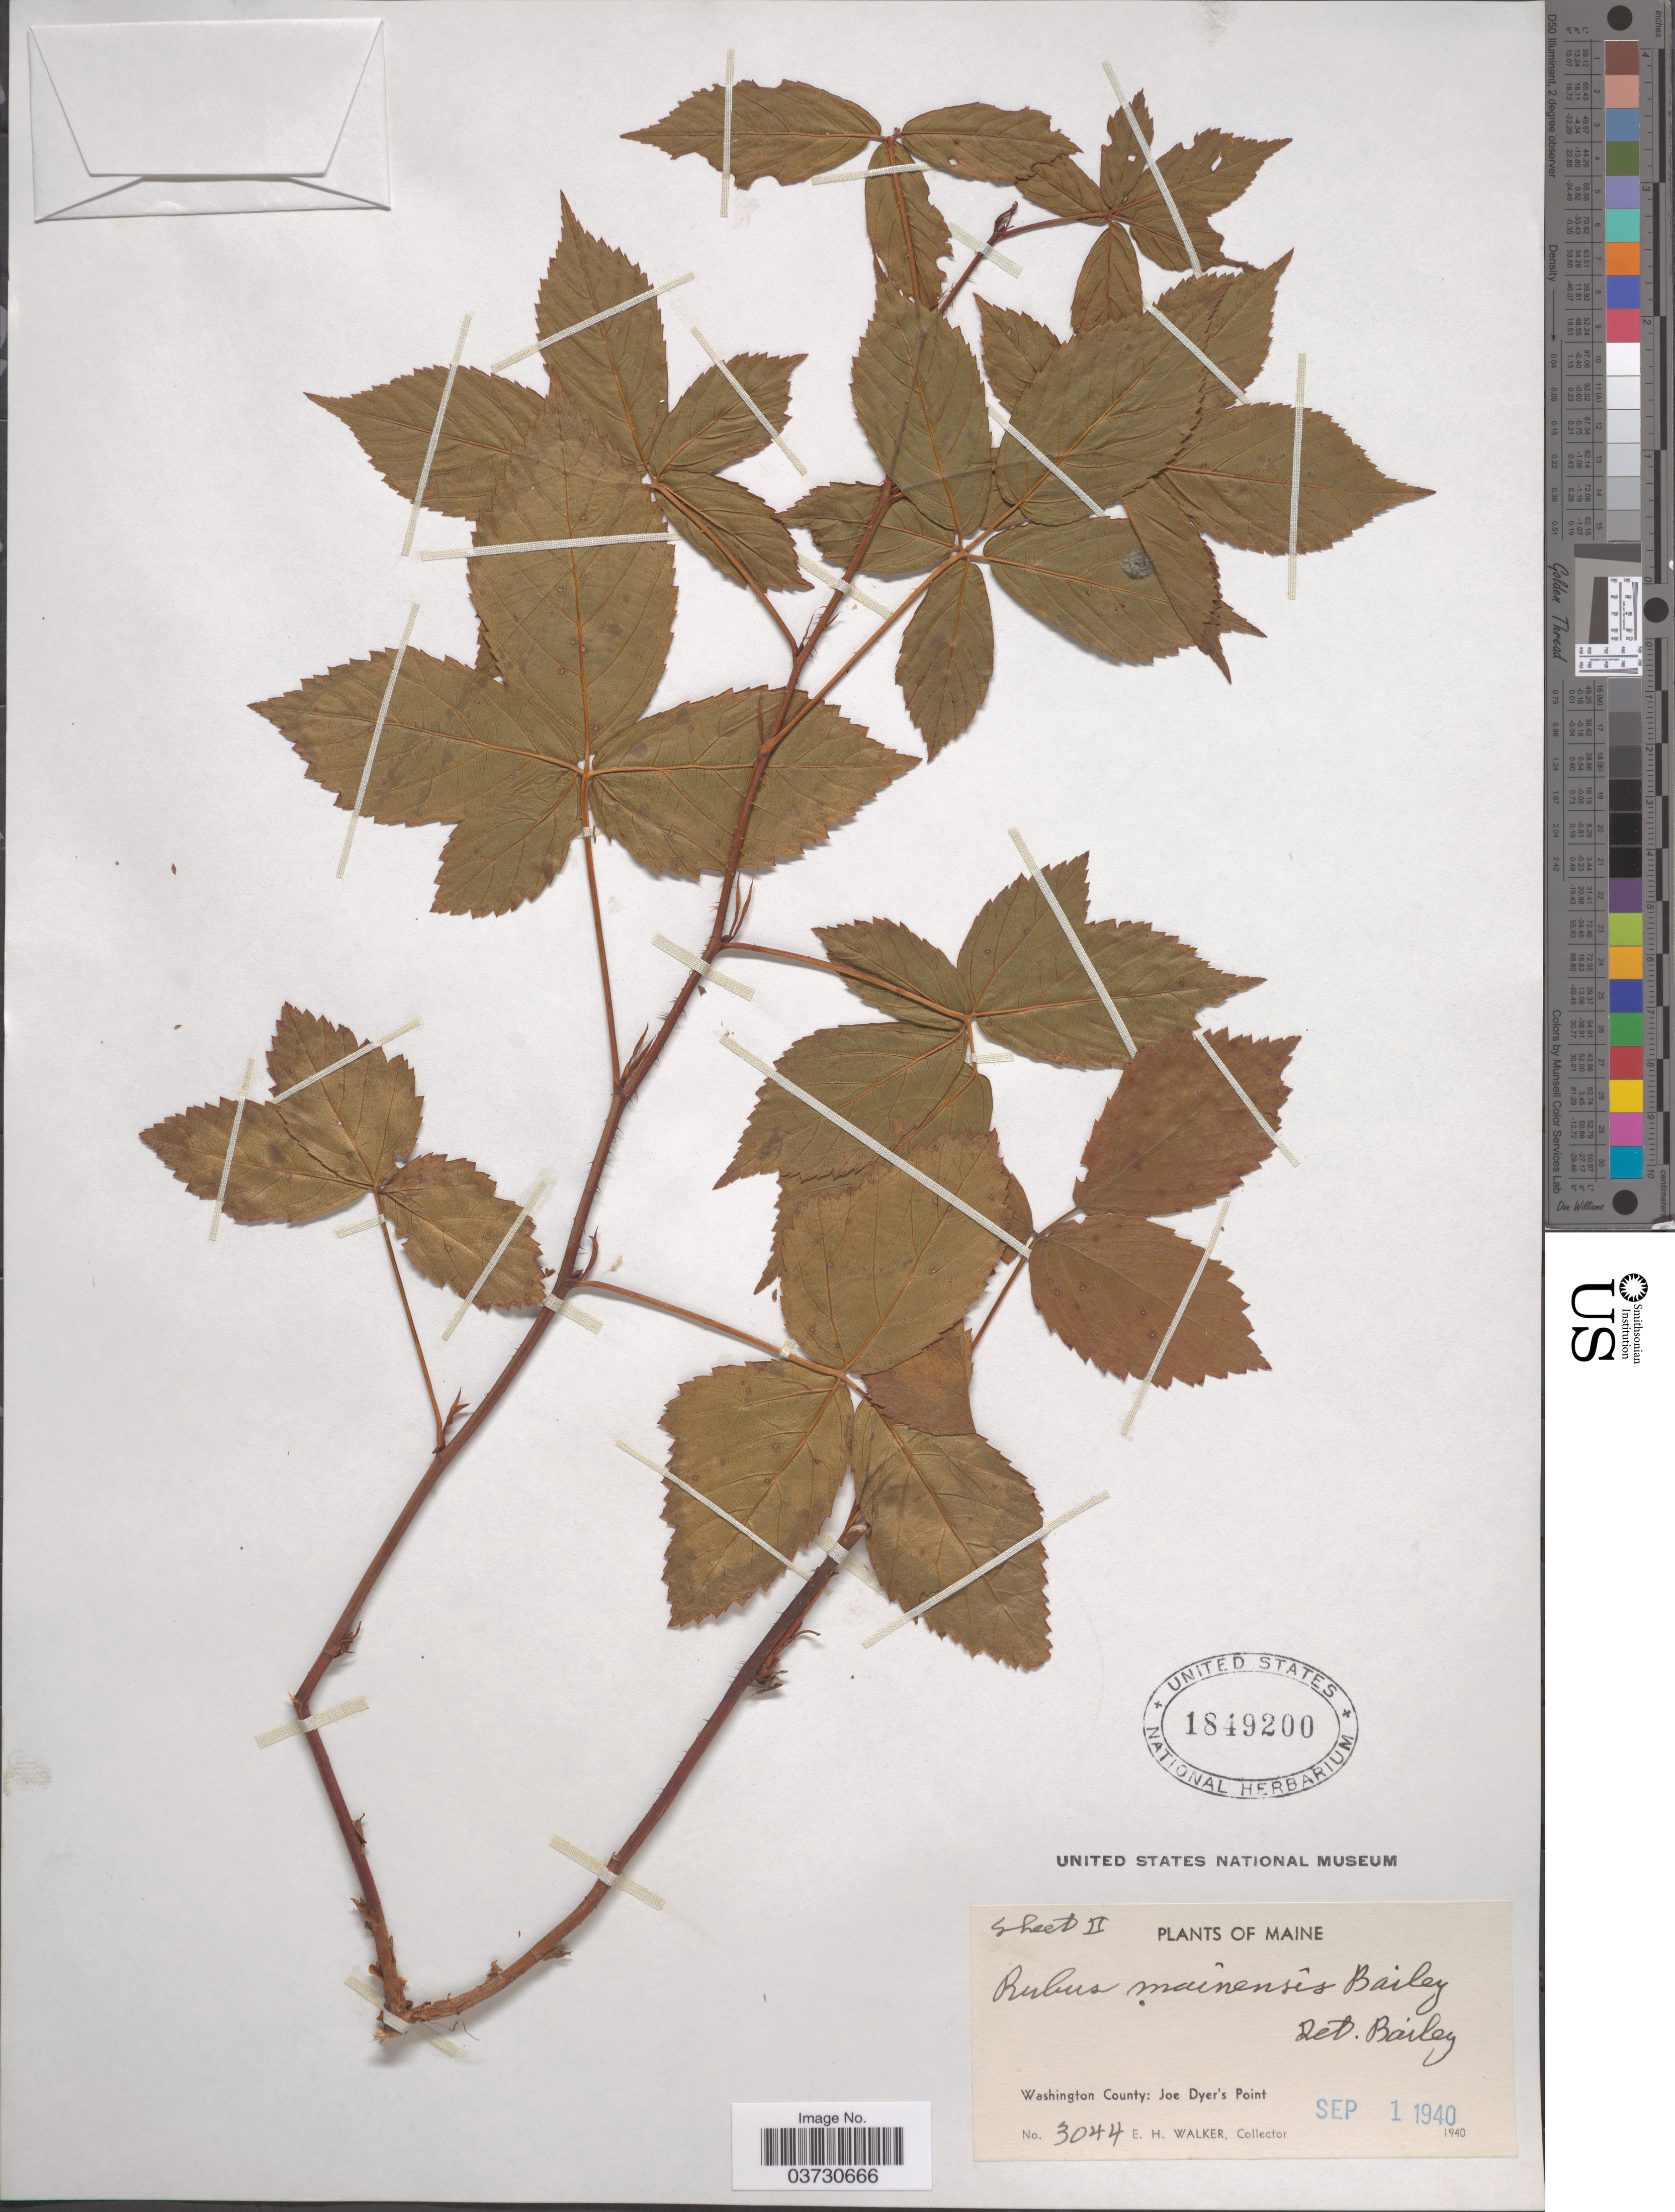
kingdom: Plantae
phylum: Tracheophyta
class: Magnoliopsida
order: Rosales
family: Rosaceae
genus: Rubus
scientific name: Rubus mainensis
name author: L.H. Bailey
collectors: E. H. Walker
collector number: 3044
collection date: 1940-09-01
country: United States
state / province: Maine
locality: Washington County: Joe Dyer's Point.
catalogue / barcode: US 1849200